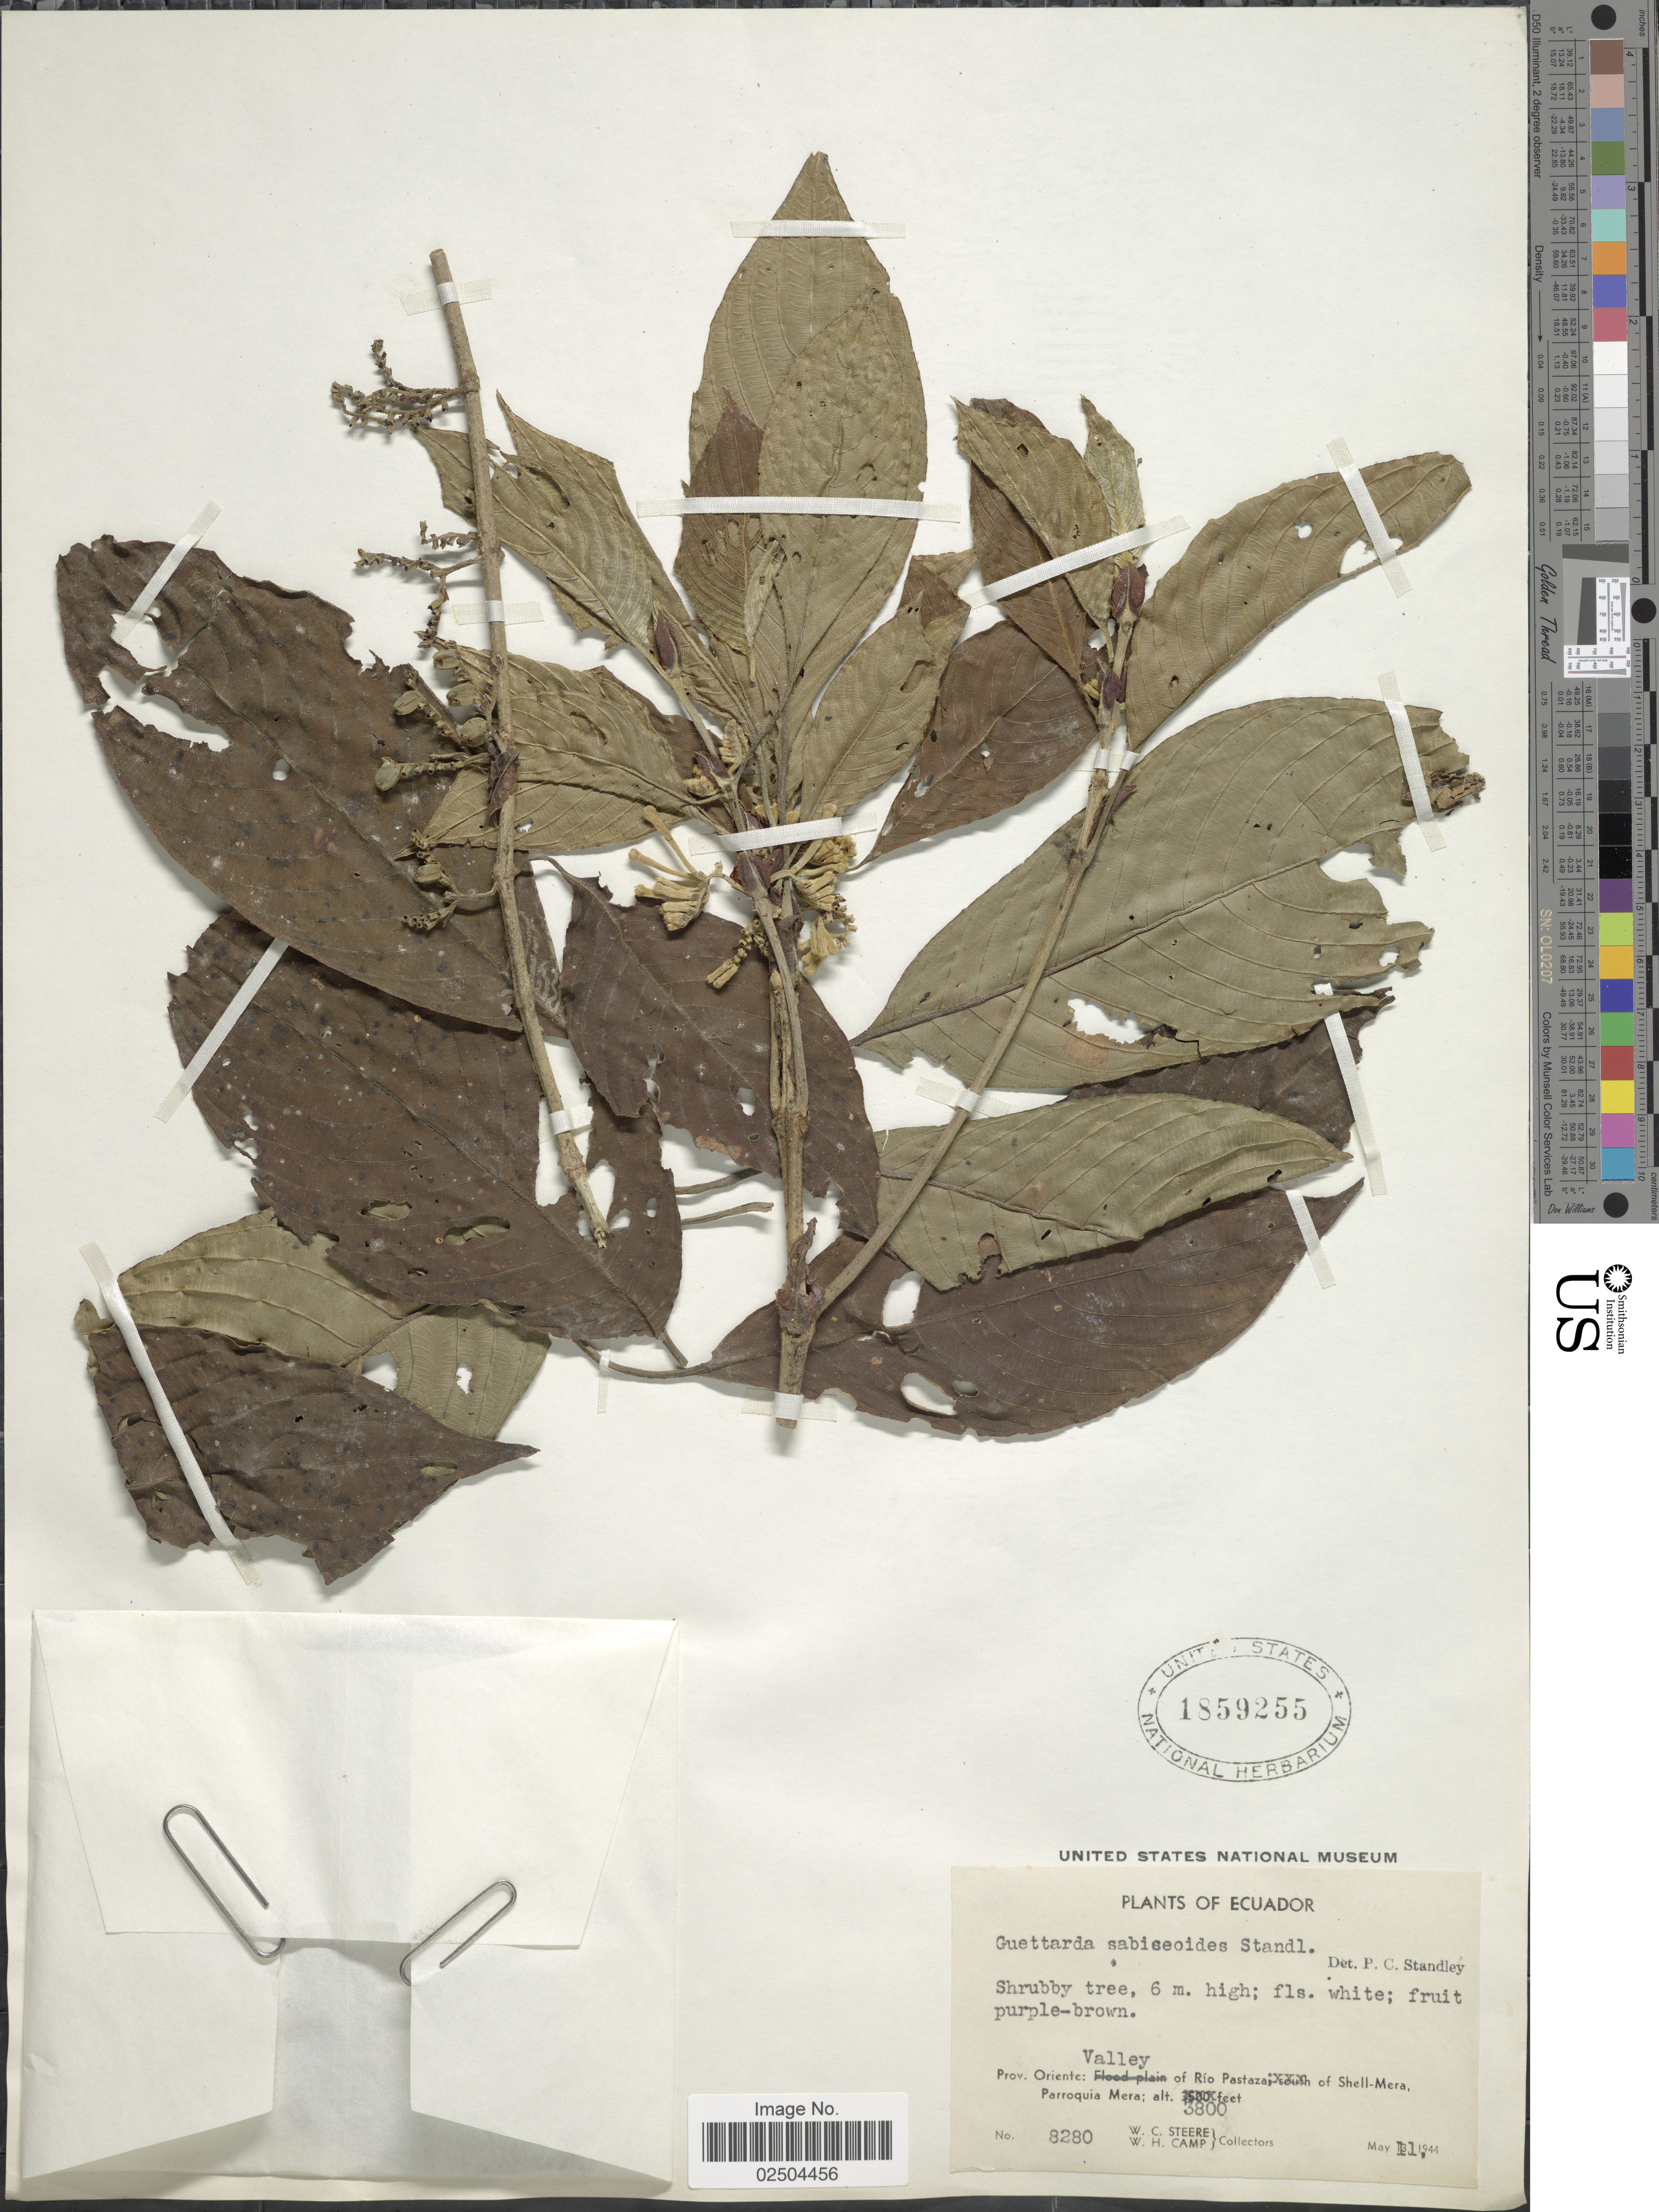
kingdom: Plantae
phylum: Tracheophyta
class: Magnoliopsida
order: Gentianales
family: Rubiaceae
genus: Guettarda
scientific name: Guettarda crispiflora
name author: Vahl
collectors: W. C. Steere & W. H. Camp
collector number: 8280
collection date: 1944-05-11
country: Cuba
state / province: Oriente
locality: Prov. Oriente: Valley of Rio Pastaza of Shell-Mera, Parroquia Mera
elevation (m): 3800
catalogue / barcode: US 1859255